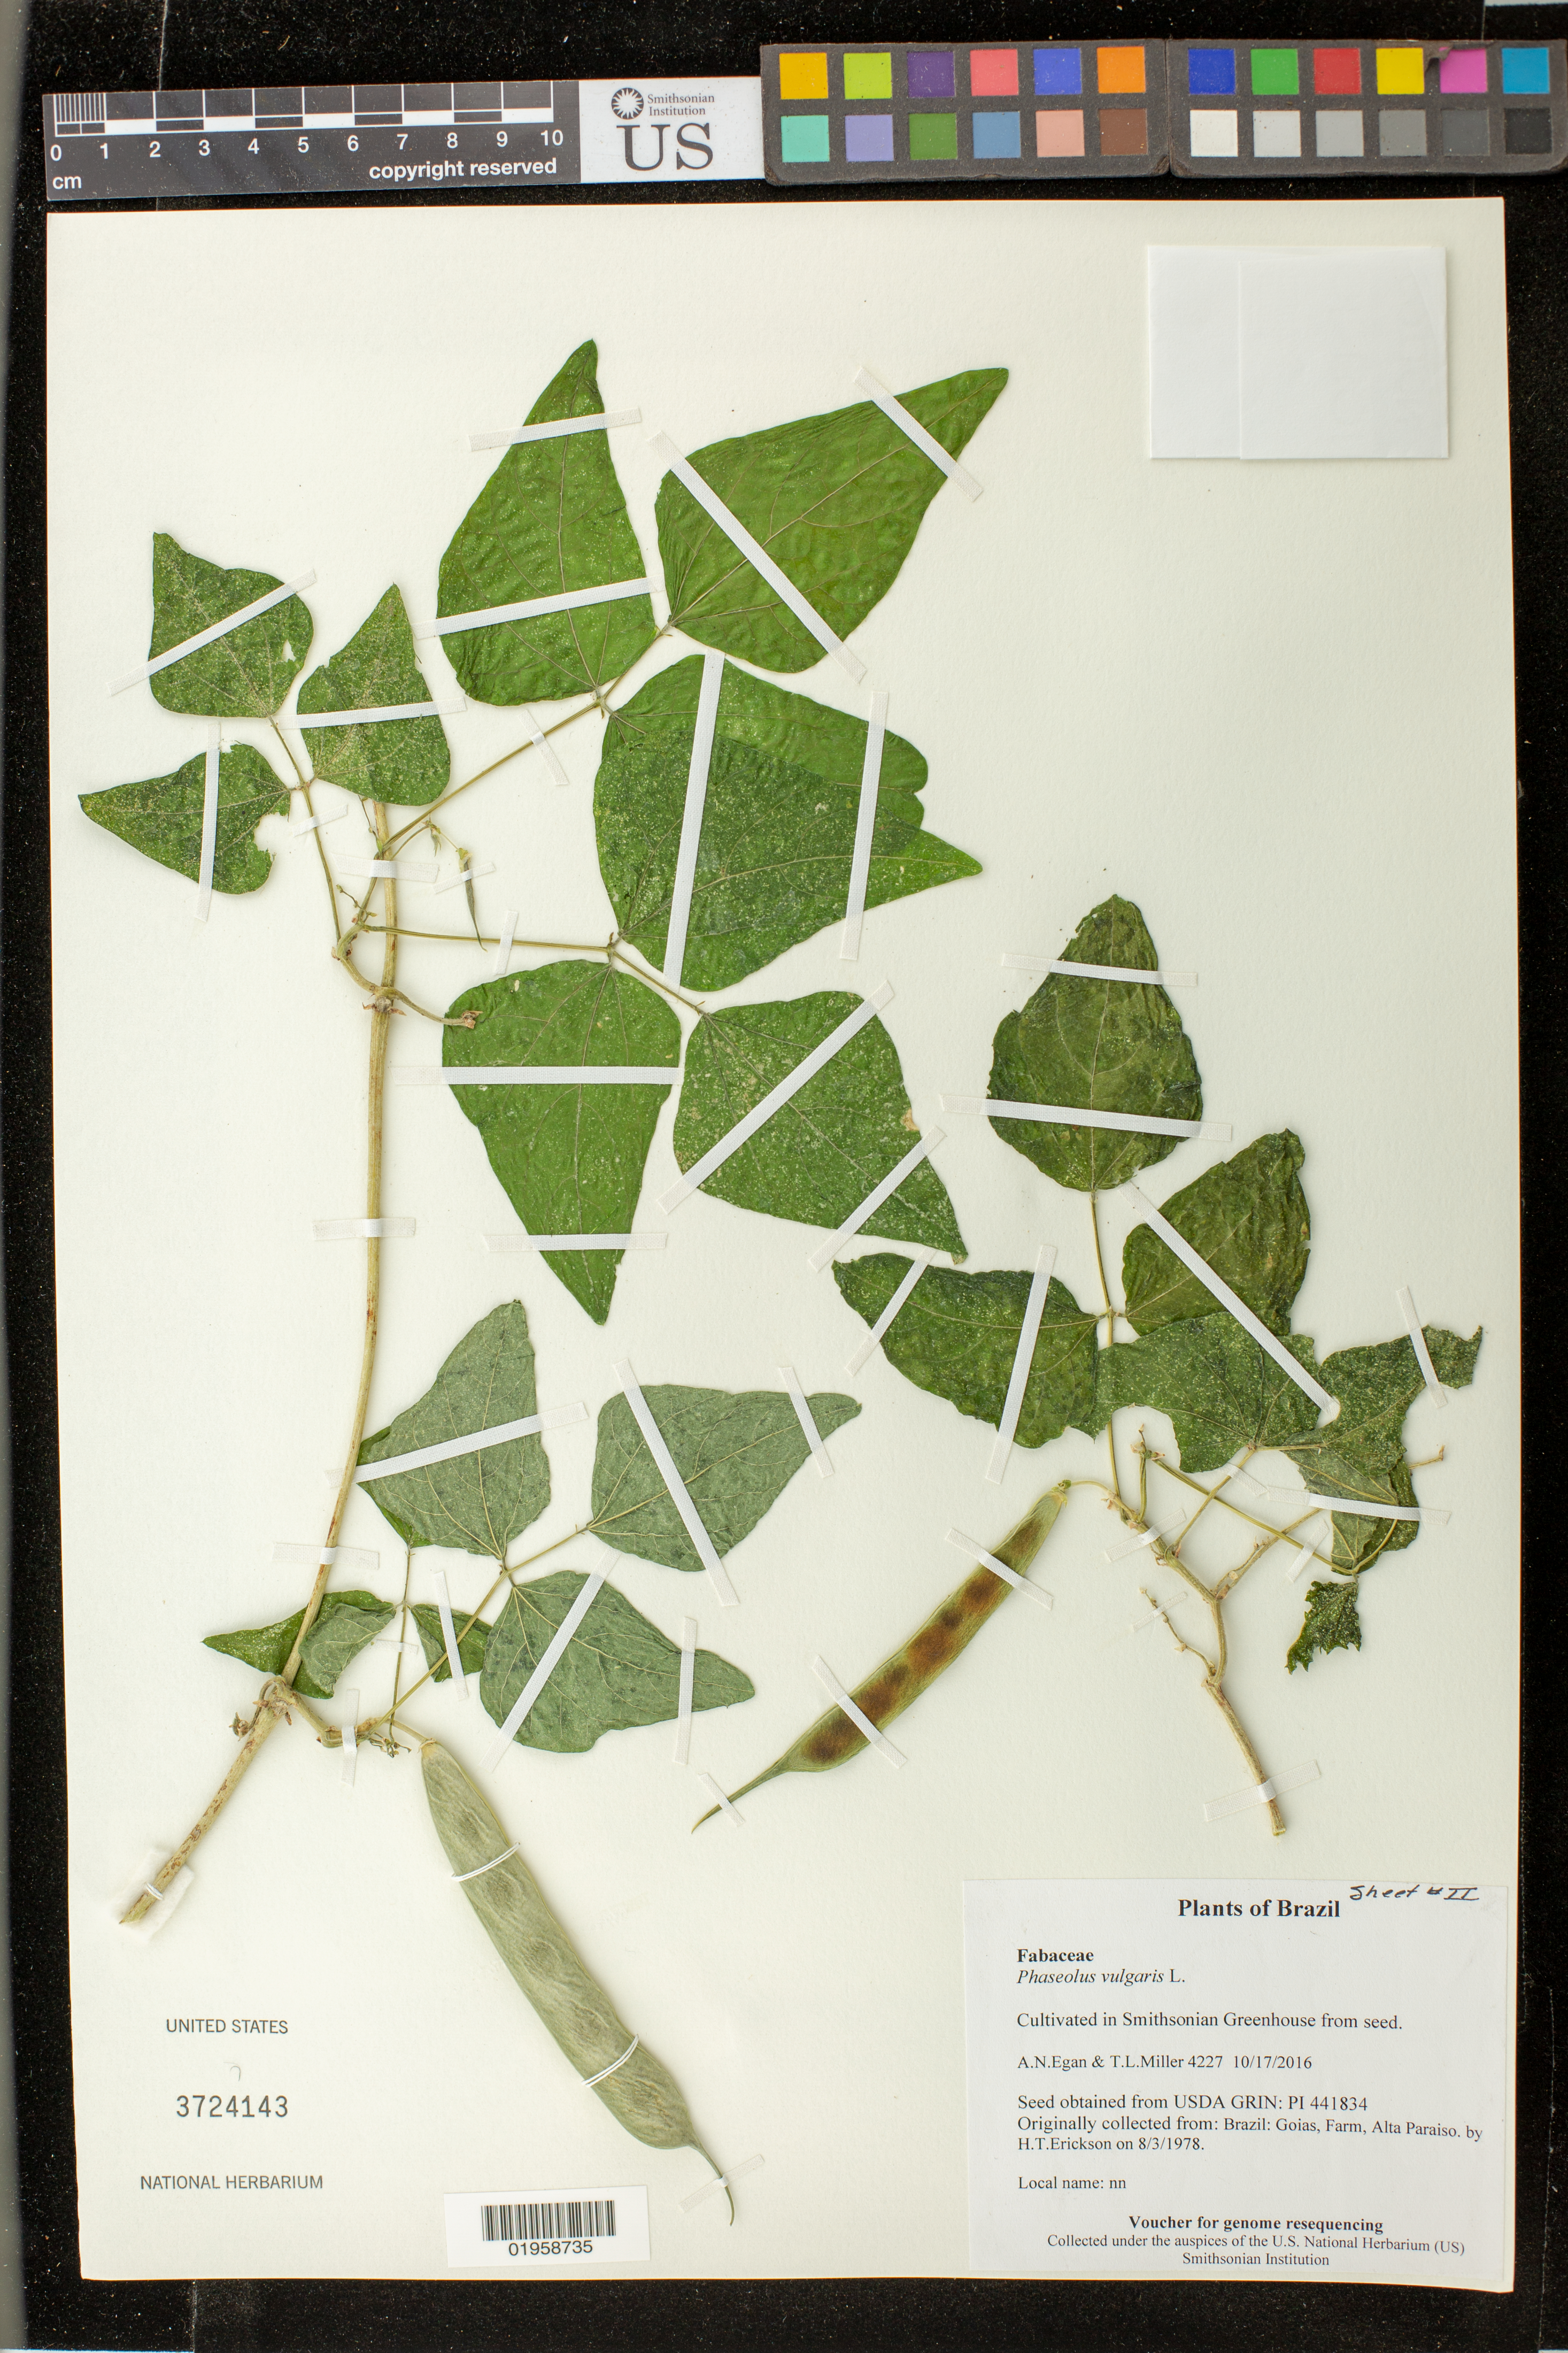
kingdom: Plantae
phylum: Tracheophyta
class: Magnoliopsida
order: Fabales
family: Fabaceae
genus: Phaseolus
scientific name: Phaseolus vulgaris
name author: L.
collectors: A. N. Egan & T. L. Miller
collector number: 4227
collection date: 2016-10-17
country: United States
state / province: Maryland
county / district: Prince George's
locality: Smithsonian's Museum Support Ctr; 4210 Suitland Pkwy., NMNH Botany Research Greenhouses. Suitland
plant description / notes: Originally collected in Brazil, Goias, Farm, Alta Paraiso on 1978-08-03. H.T.Erickson (collector); Grown from seed acquired from the USDA's GRIN seed bank.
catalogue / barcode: US 3724143